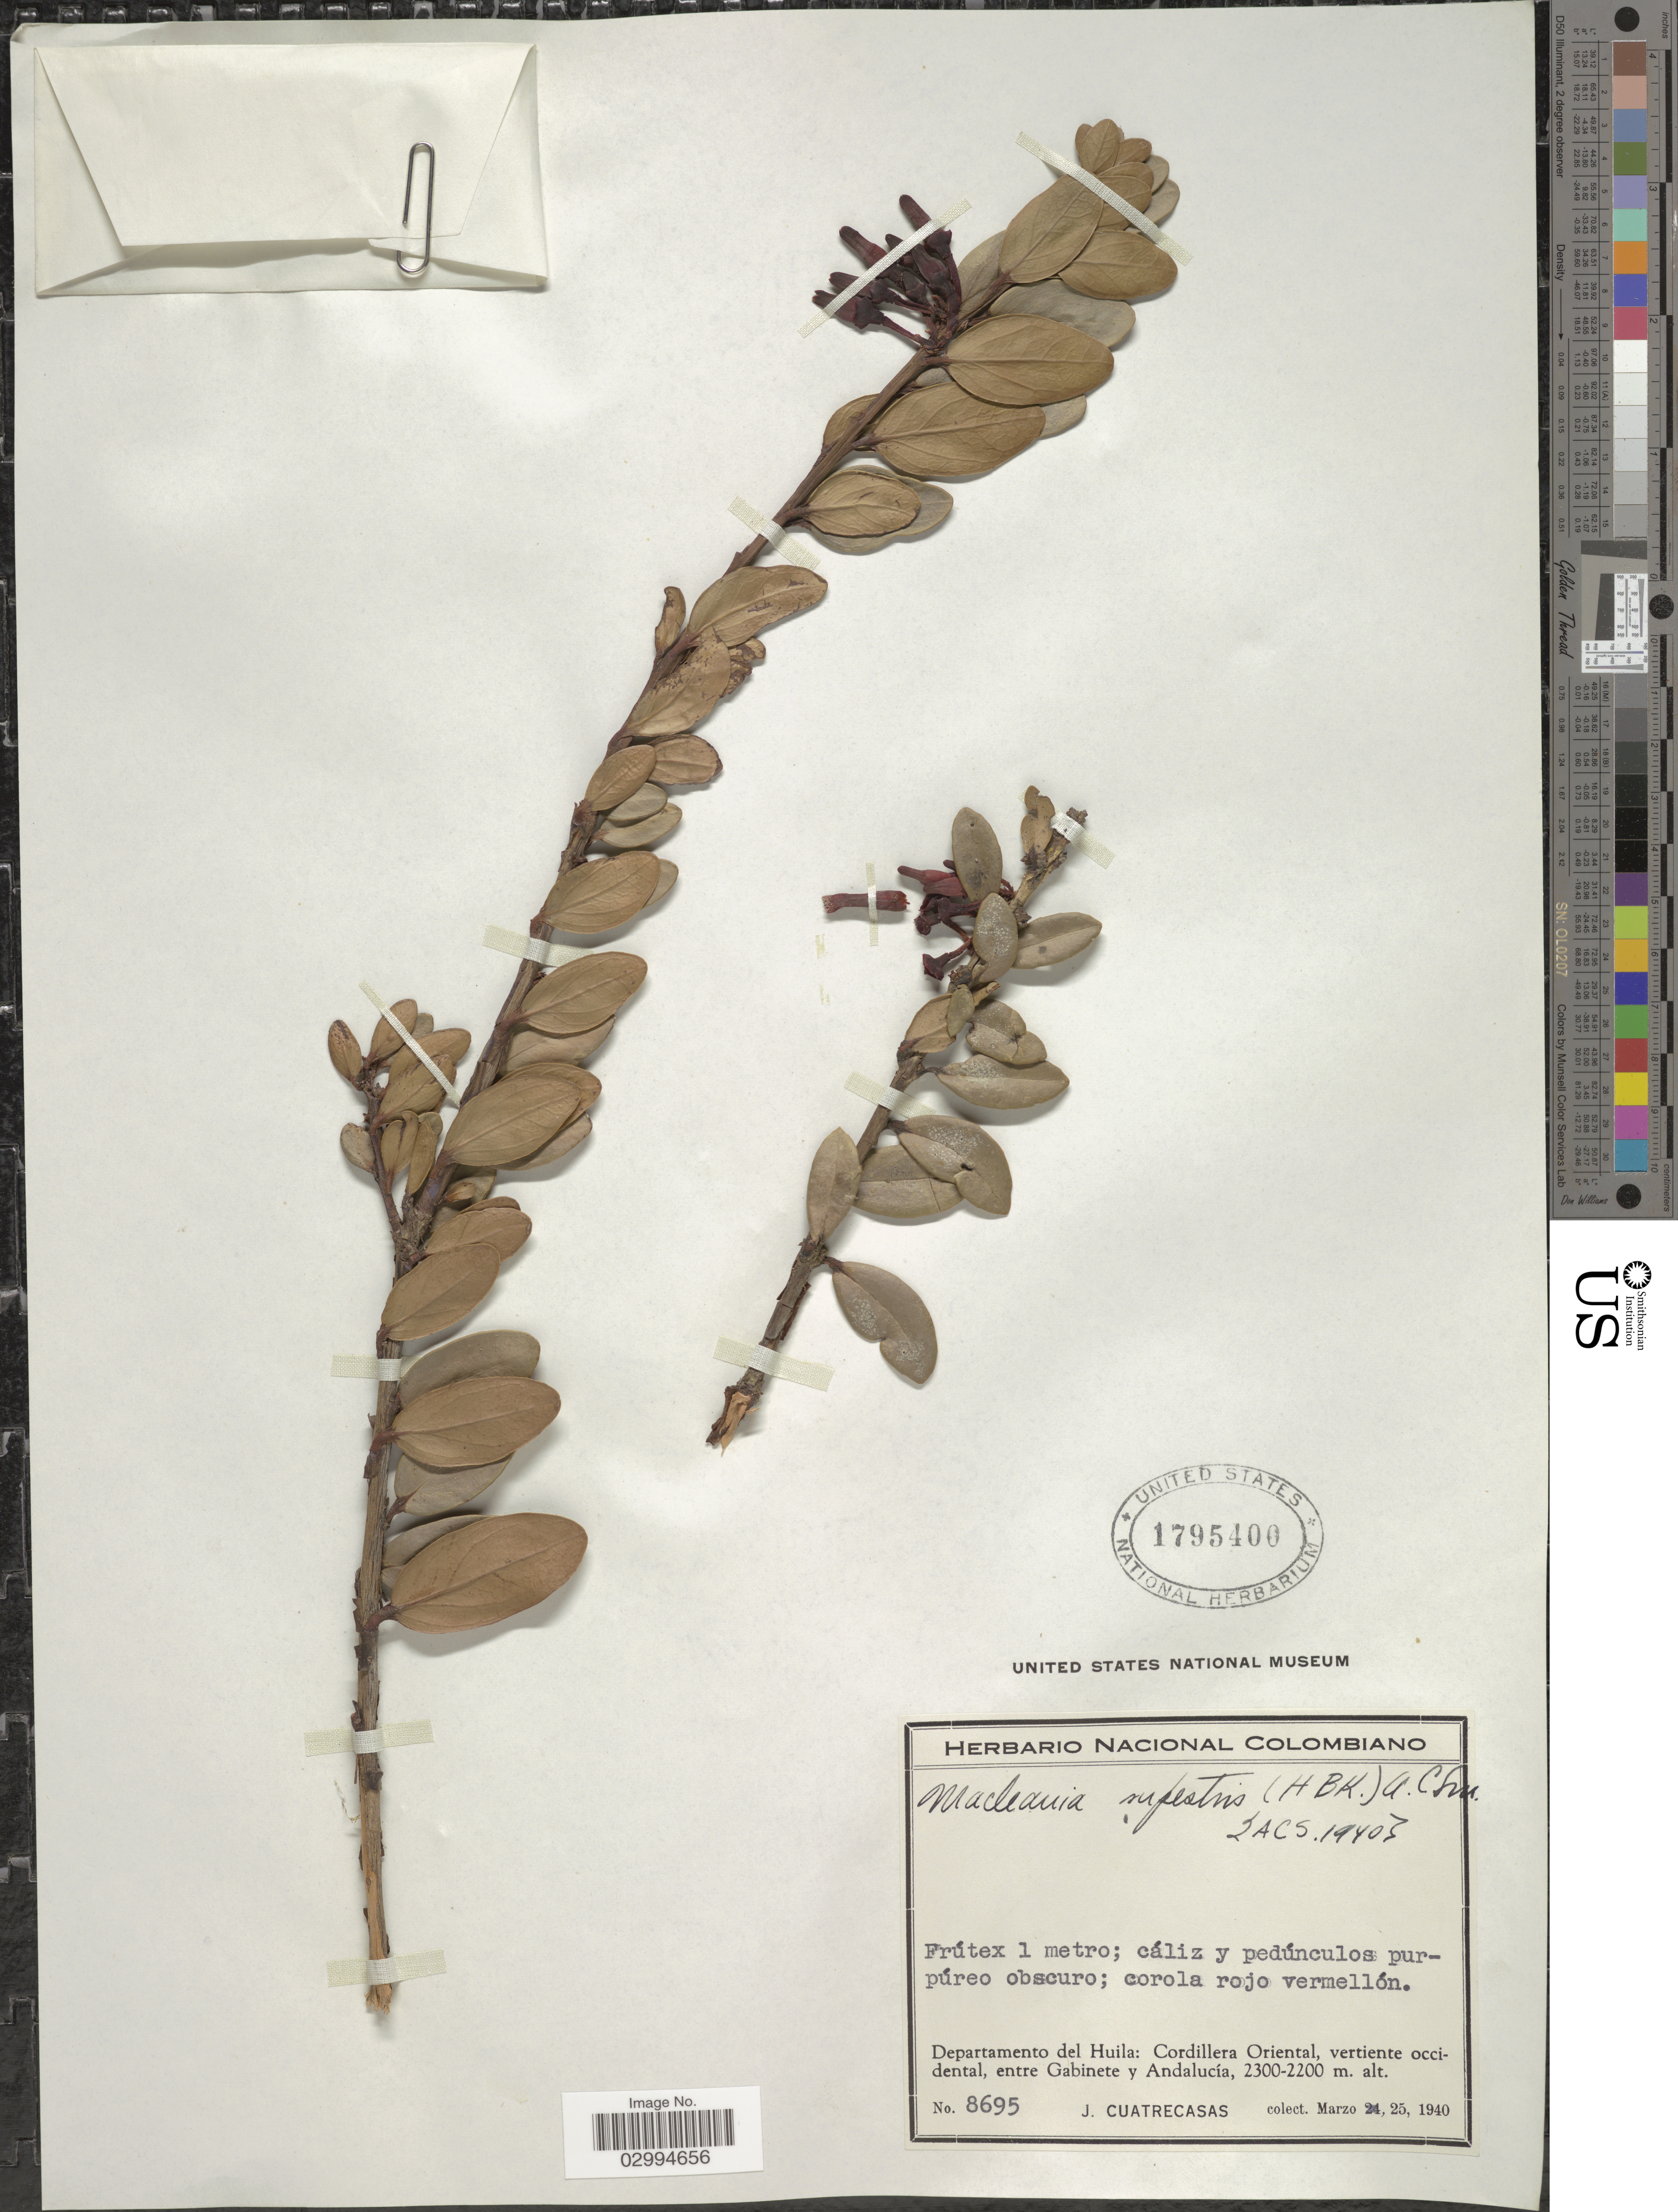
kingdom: Plantae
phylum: Tracheophyta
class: Magnoliopsida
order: Ericales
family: Ericaceae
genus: Macleania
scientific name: Macleania rupestris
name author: (Kunth) A.C. Sm.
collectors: J. Cuatrecasas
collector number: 8695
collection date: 1940-03-25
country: Colombia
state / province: Huila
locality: Departamento del Huila: Cordillera Oriental, vertiente occidental, entre Gabinete y Andalucía.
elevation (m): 2200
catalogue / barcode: US 1795400